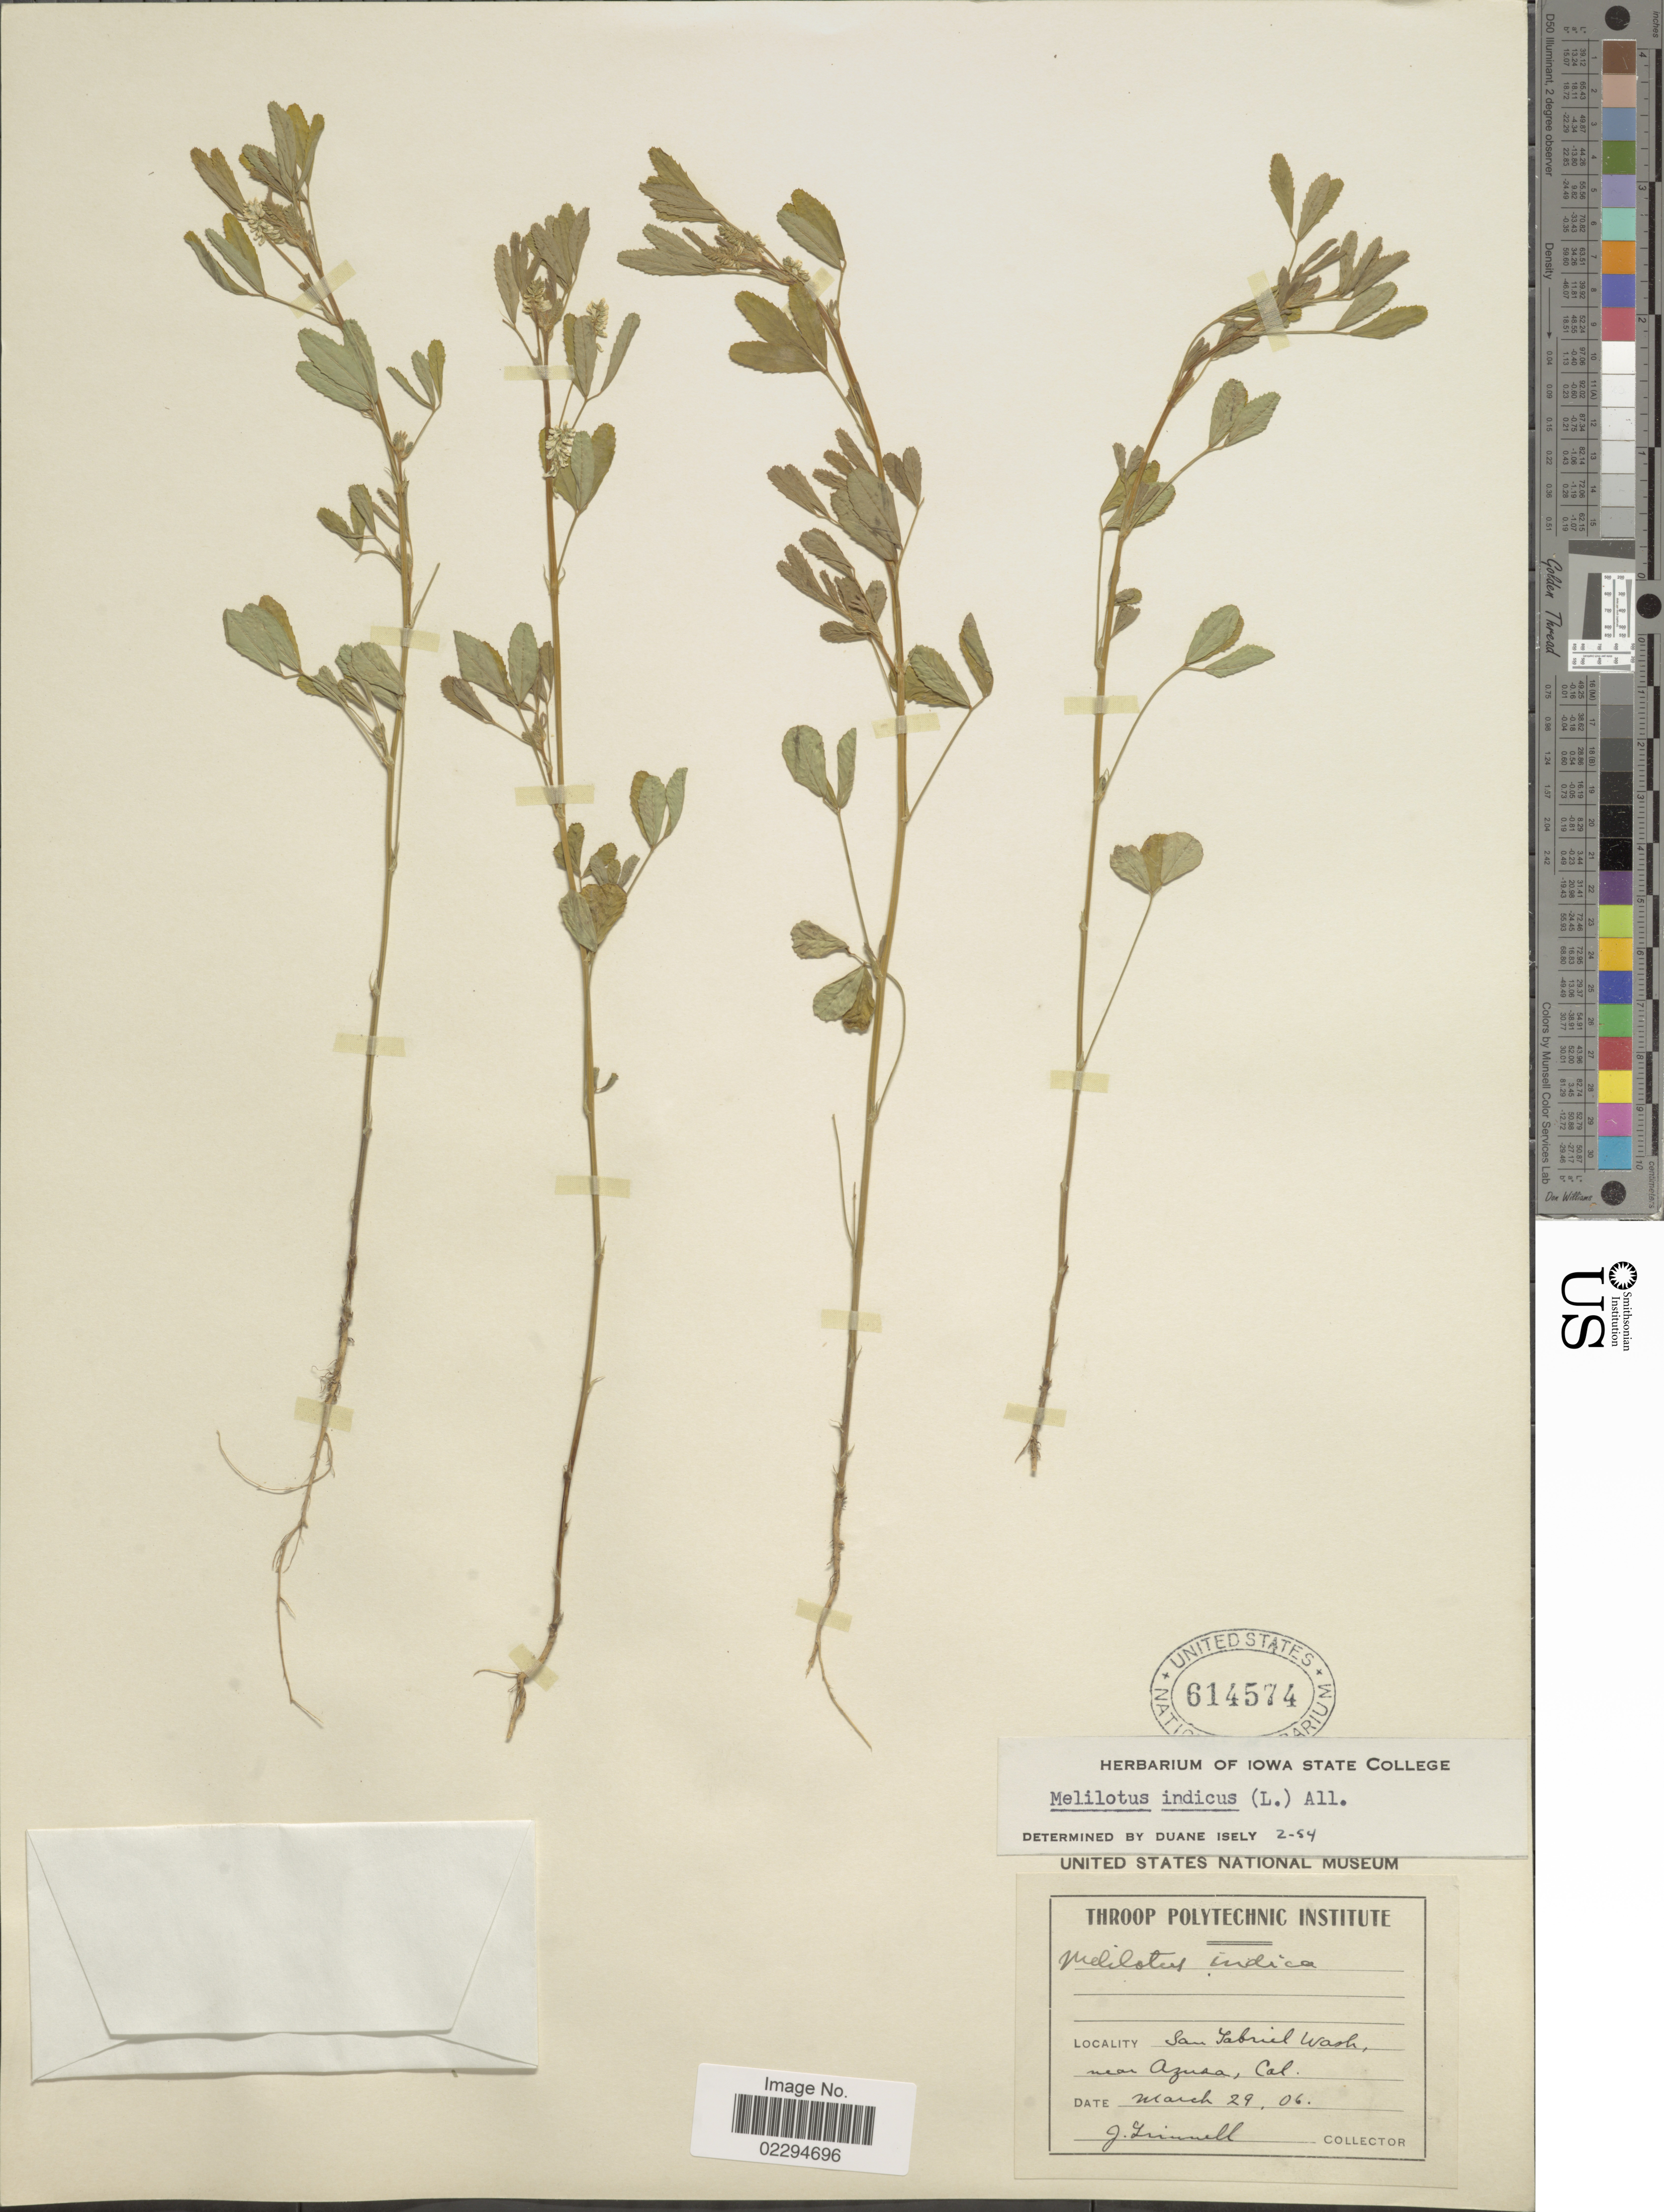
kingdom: Plantae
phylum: Tracheophyta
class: Magnoliopsida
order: Fabales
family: Fabaceae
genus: Melilotus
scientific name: Melilotus indicus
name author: (L.) All.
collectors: J. Grinnel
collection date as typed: Transcribed d/m/y: 29/3/6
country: United States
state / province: California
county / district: Los Angeles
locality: San Gabriel Wash, near Azusa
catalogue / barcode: US 614574